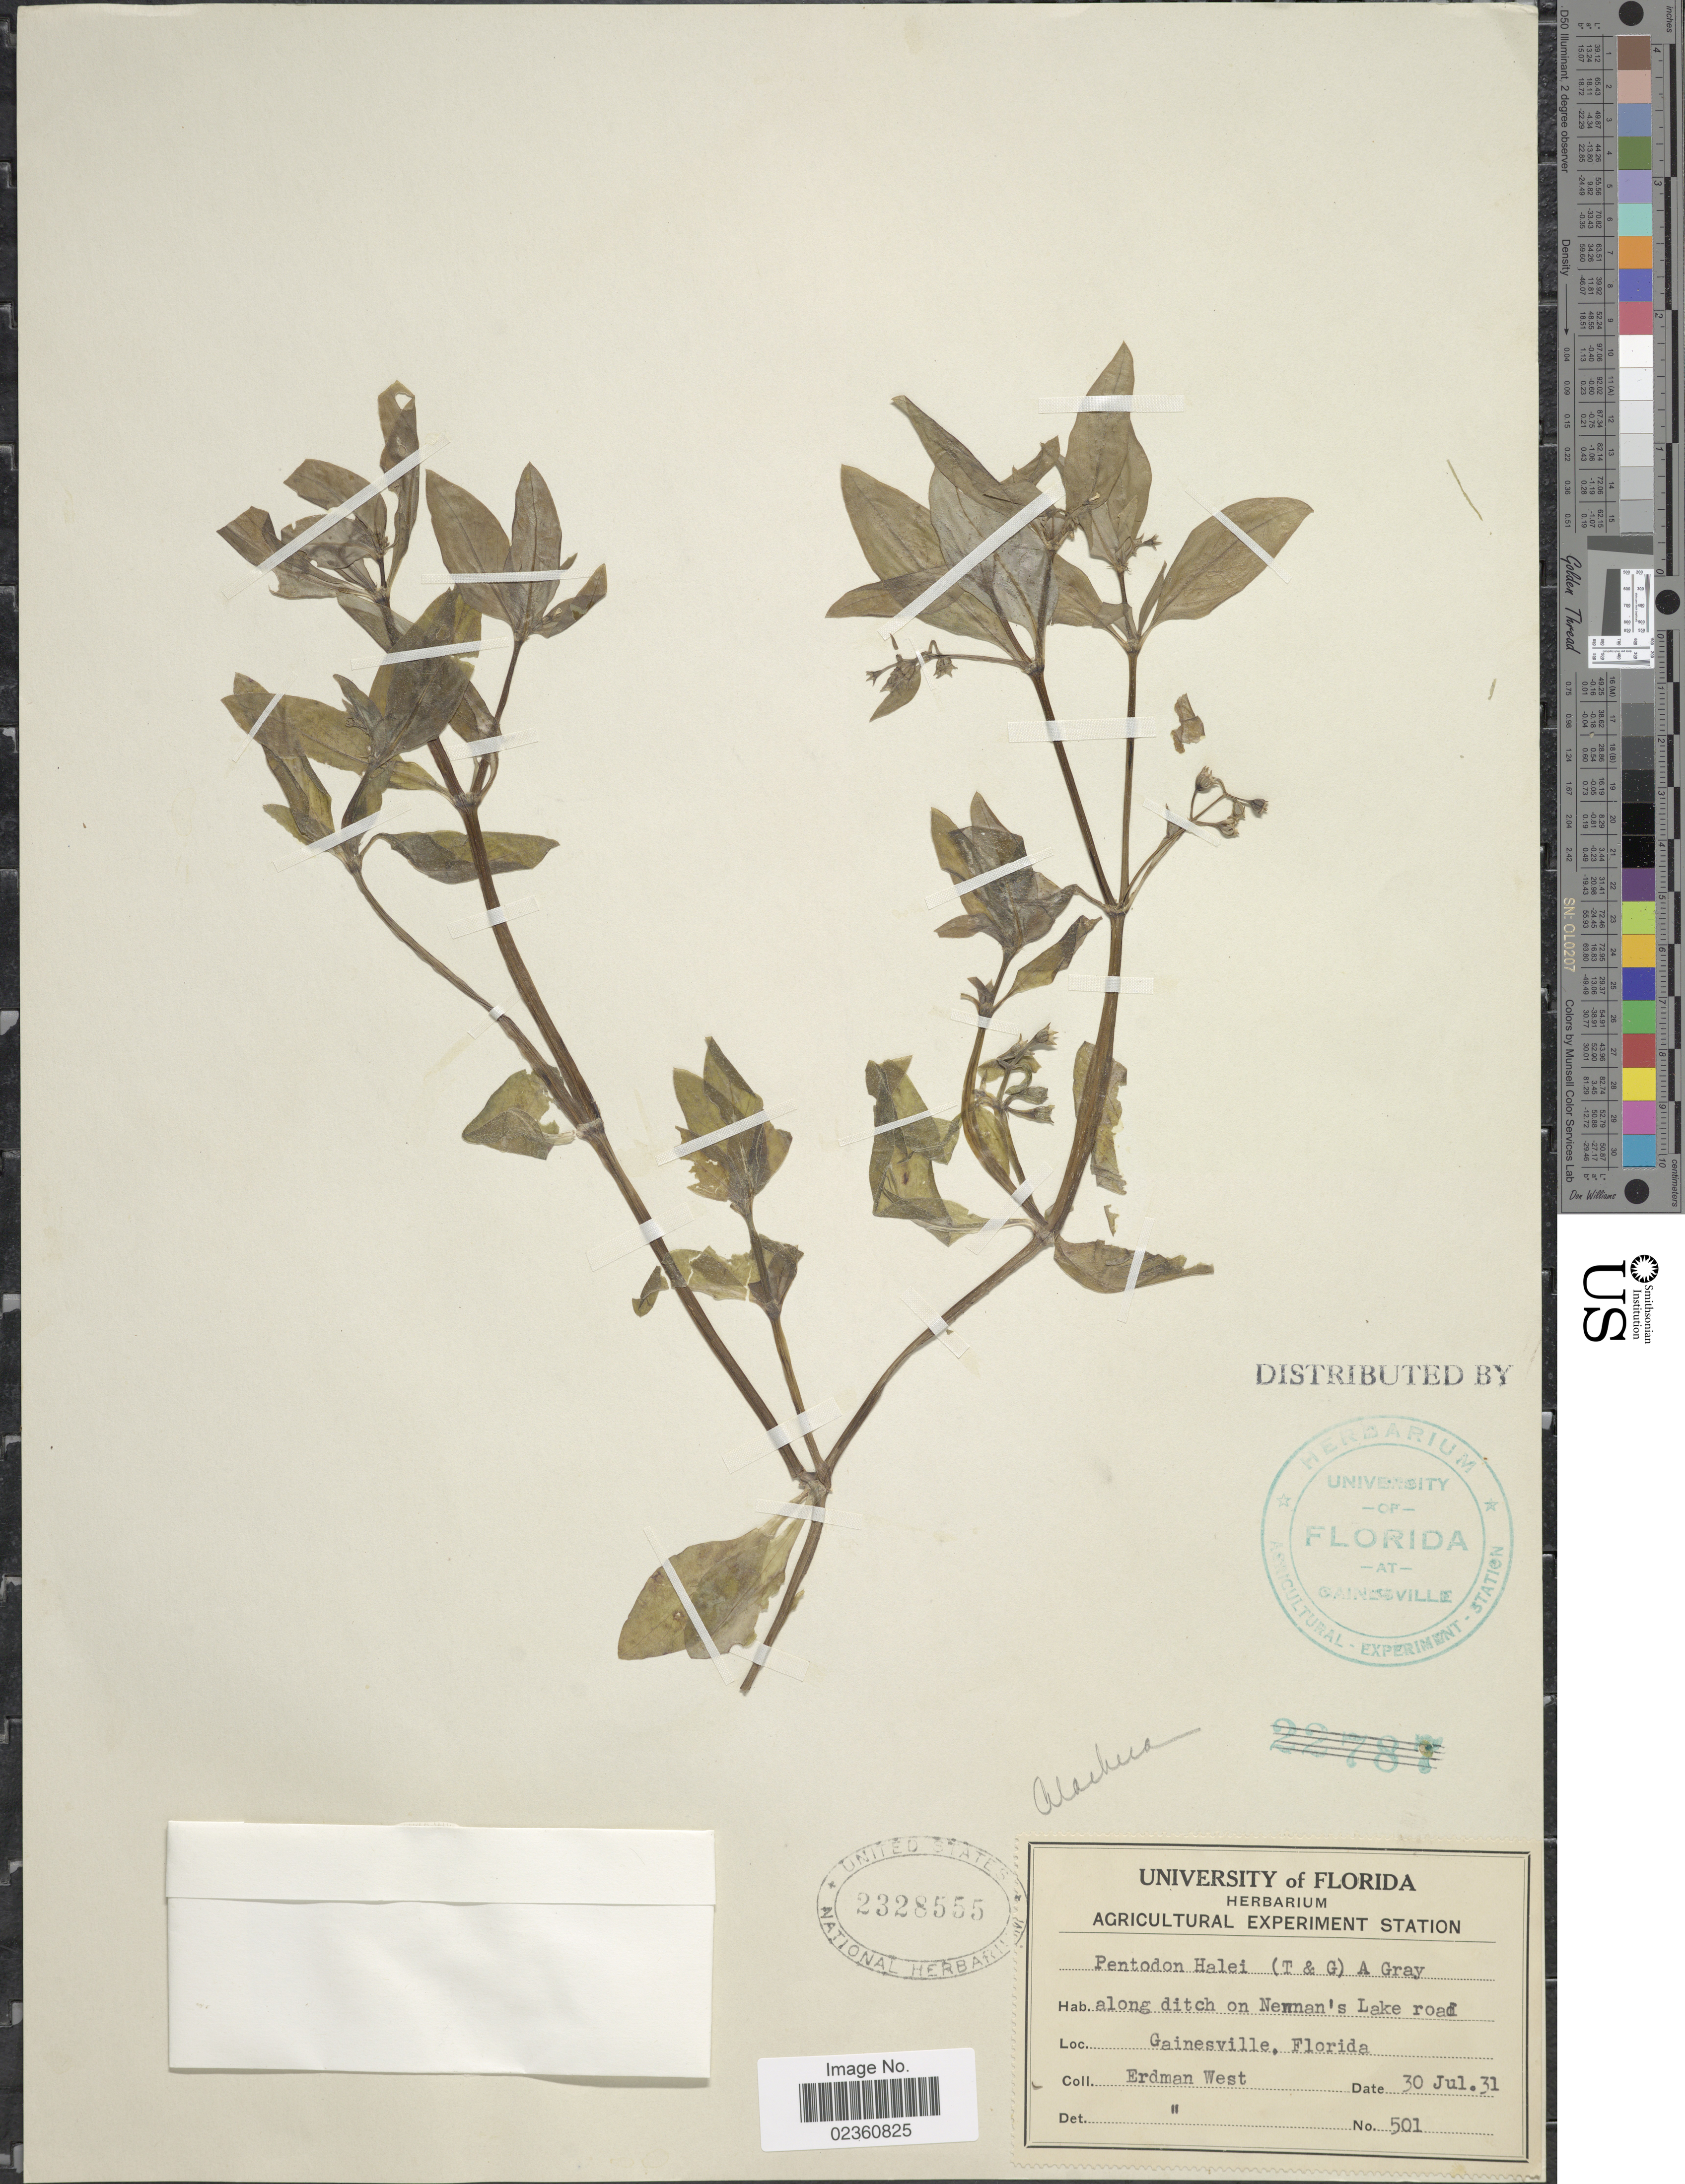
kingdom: Plantae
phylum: Tracheophyta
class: Magnoliopsida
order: Gentianales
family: Rubiaceae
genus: Pentodon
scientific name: Pentodon halei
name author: A. Gray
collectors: E. West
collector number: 501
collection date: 1931-07-30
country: United States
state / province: Florida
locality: Along ditch on Newman's Lake road Gainesville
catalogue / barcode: US 2328555